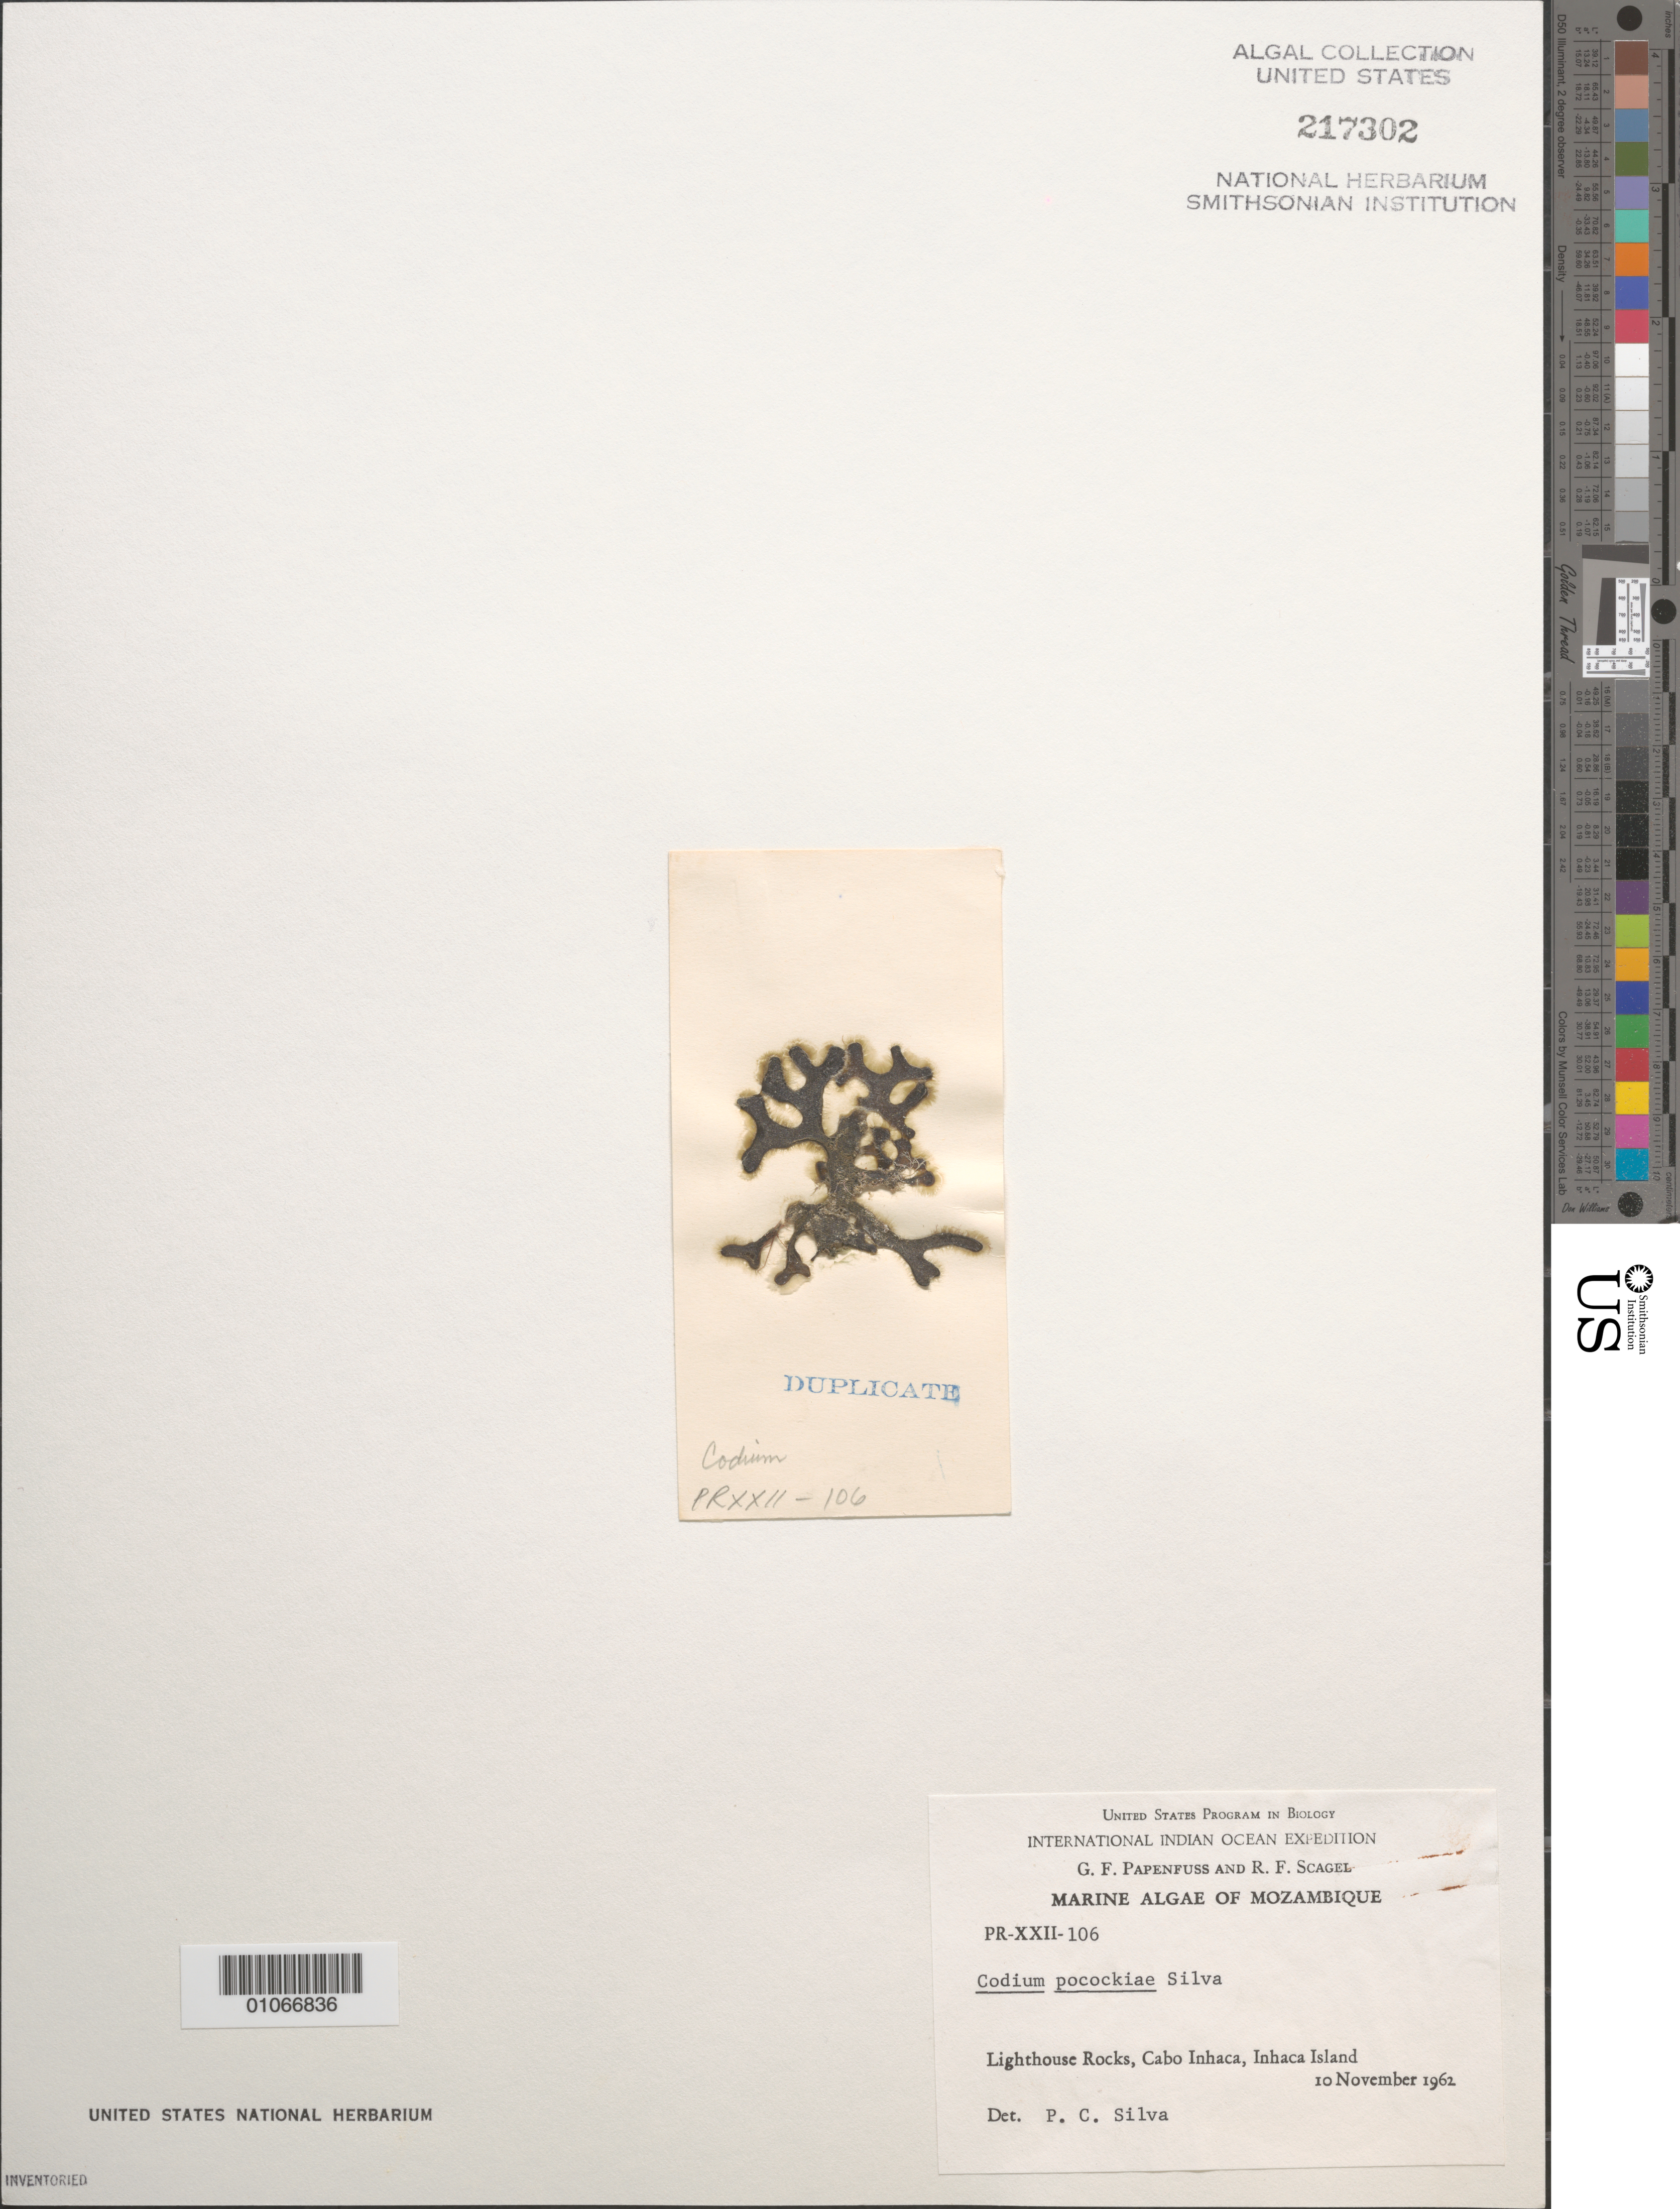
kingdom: Plantae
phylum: Chlorophyta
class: Ulvophyceae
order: Bryopsidales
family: Codiaceae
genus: Codium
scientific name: Codium pocockiae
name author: P.C. Silva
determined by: Silva, P. C.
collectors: G. Papenfuss & R. F. Scagel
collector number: PR-XXII-106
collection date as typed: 10 Nov 1962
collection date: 1962-11-10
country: Mozambique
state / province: Maputo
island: Inhaca Island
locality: Lighthouse Rocks, Cabo Inhaca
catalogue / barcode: US 217302